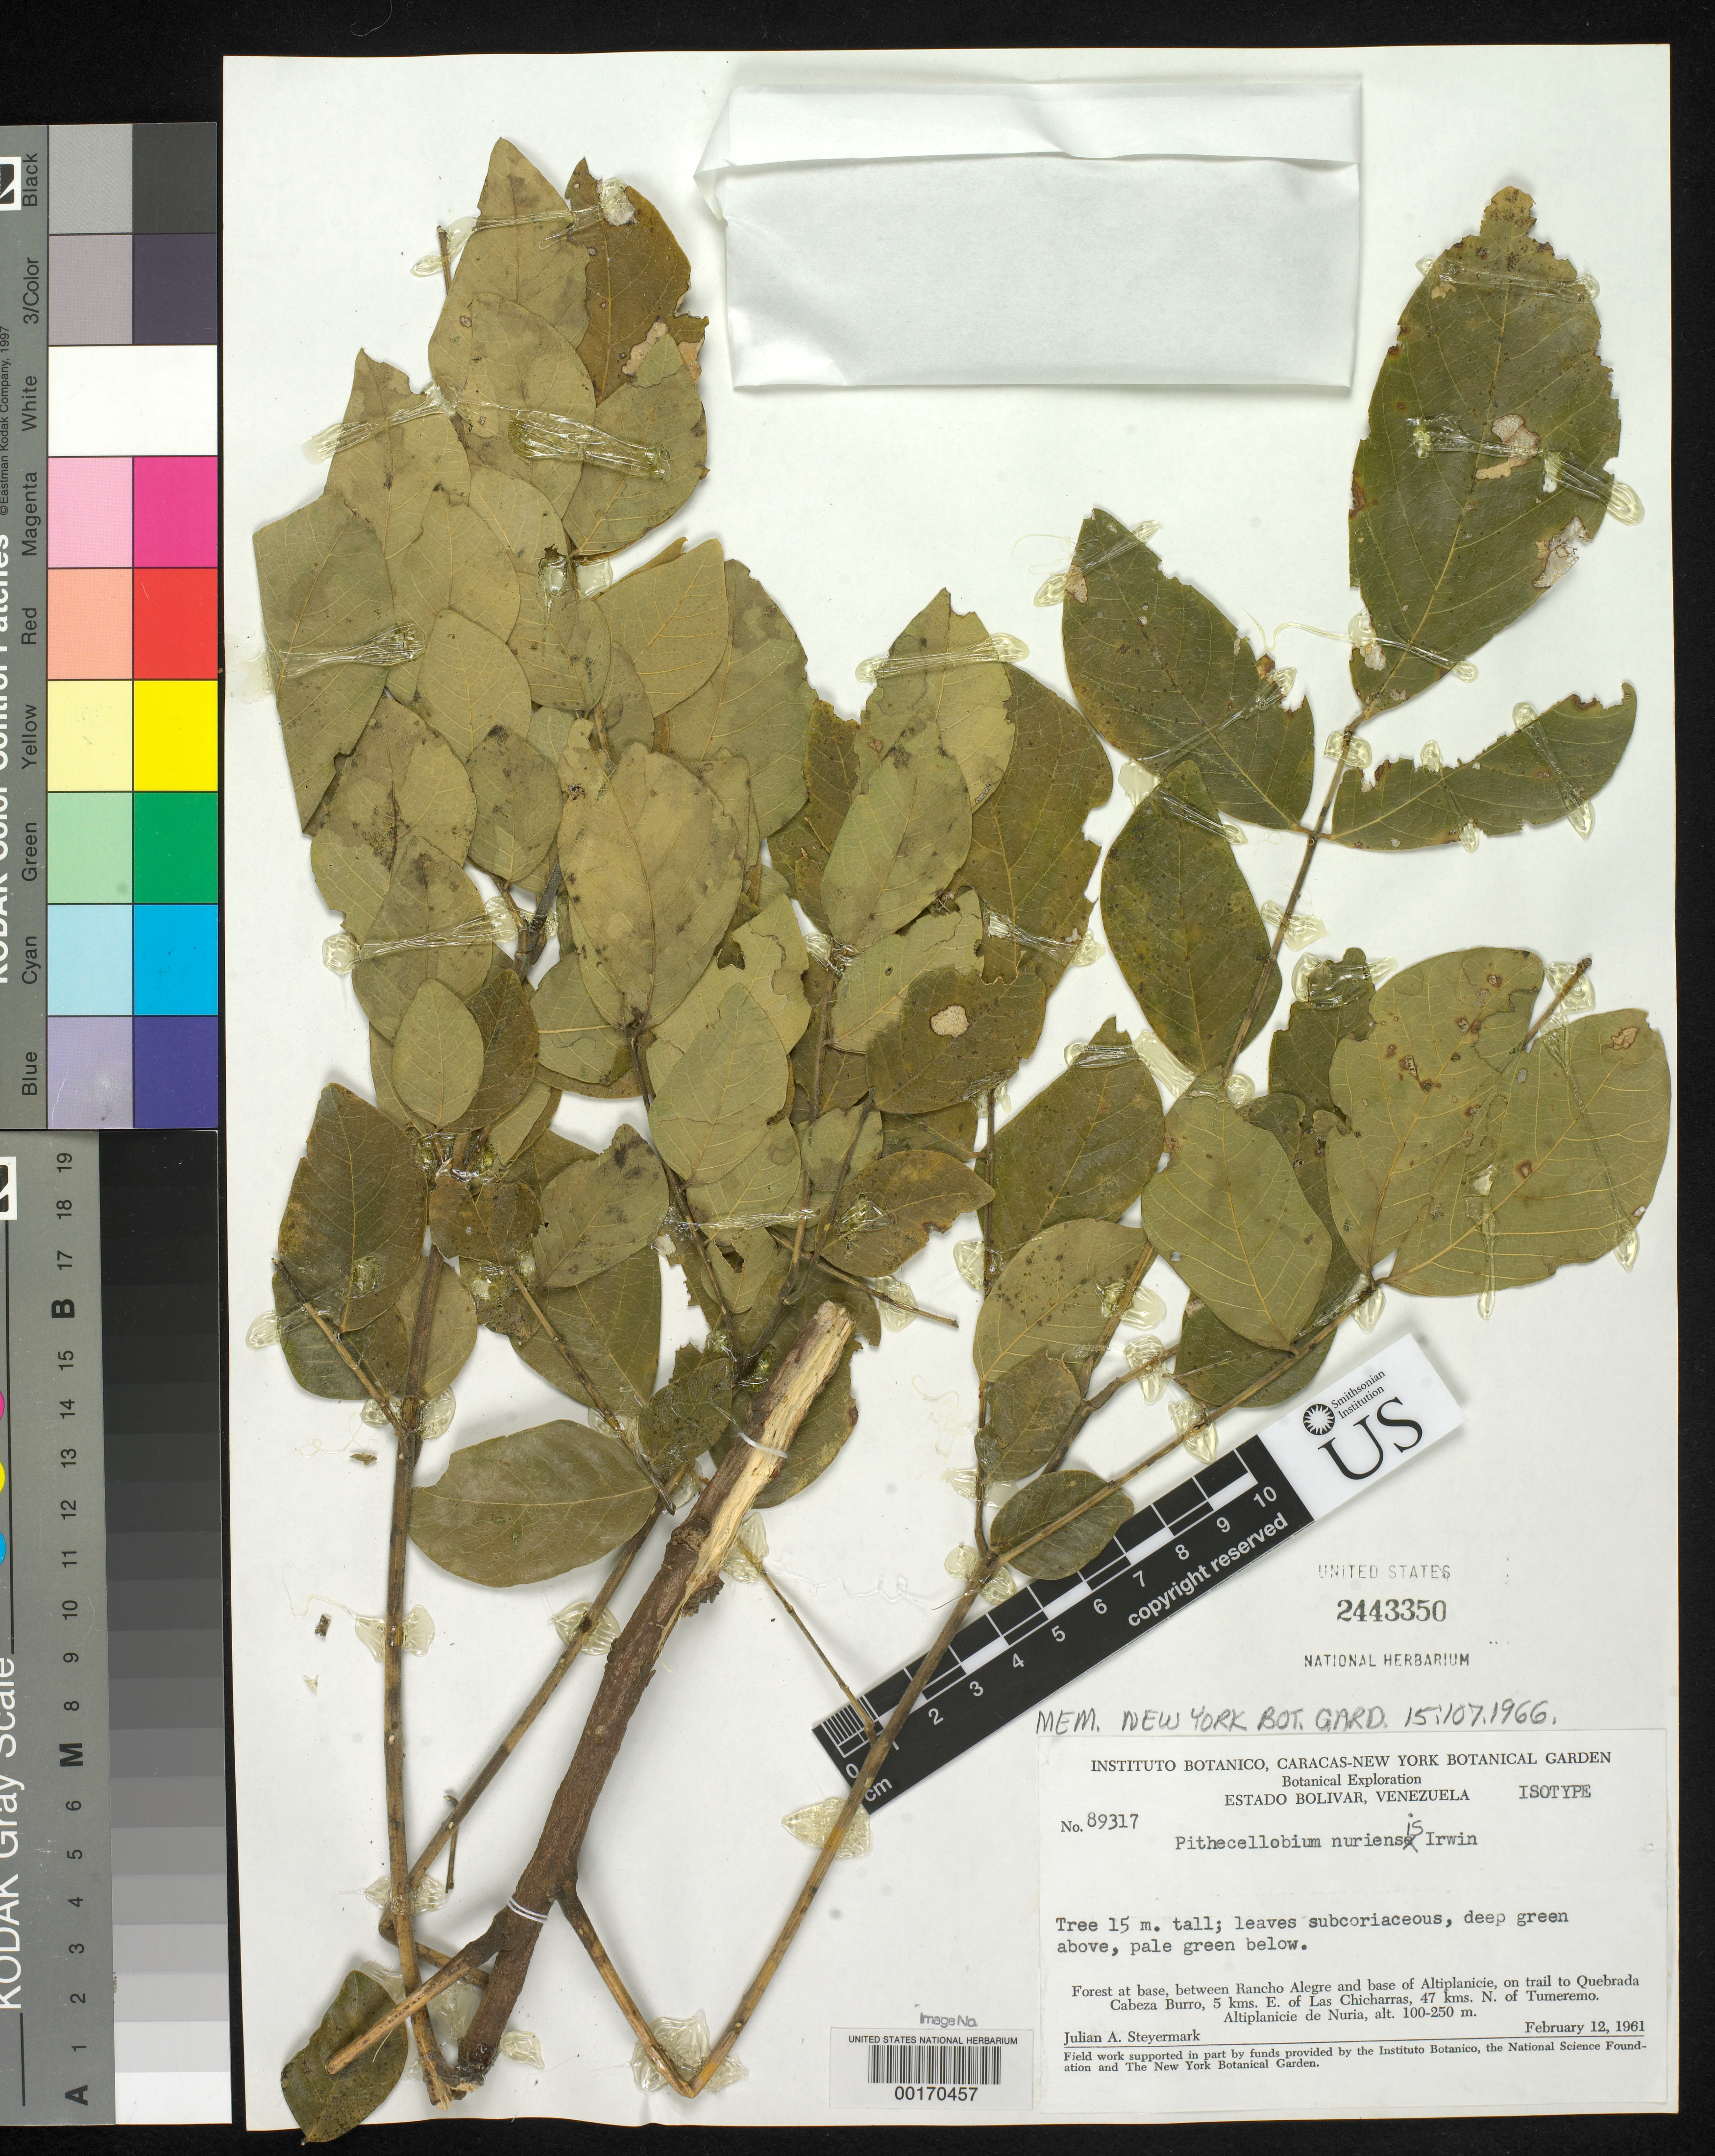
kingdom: Plantae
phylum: Tracheophyta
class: Magnoliopsida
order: Fabales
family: Fabaceae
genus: Pithecellobium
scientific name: Pithecellobium nuriensis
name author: H.S. Irwin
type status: Isotype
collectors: J. Steyermark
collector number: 89317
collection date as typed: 12 Feb 1961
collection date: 1961-02-12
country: Venezuela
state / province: Bolivar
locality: Between Rancho Alegre & base of Altiplancie, trail to Quebrada Cabeza Burro, 5 km E of Las Chicharras, 47 km N of Tumeremo.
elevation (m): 100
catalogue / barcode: US 2443350